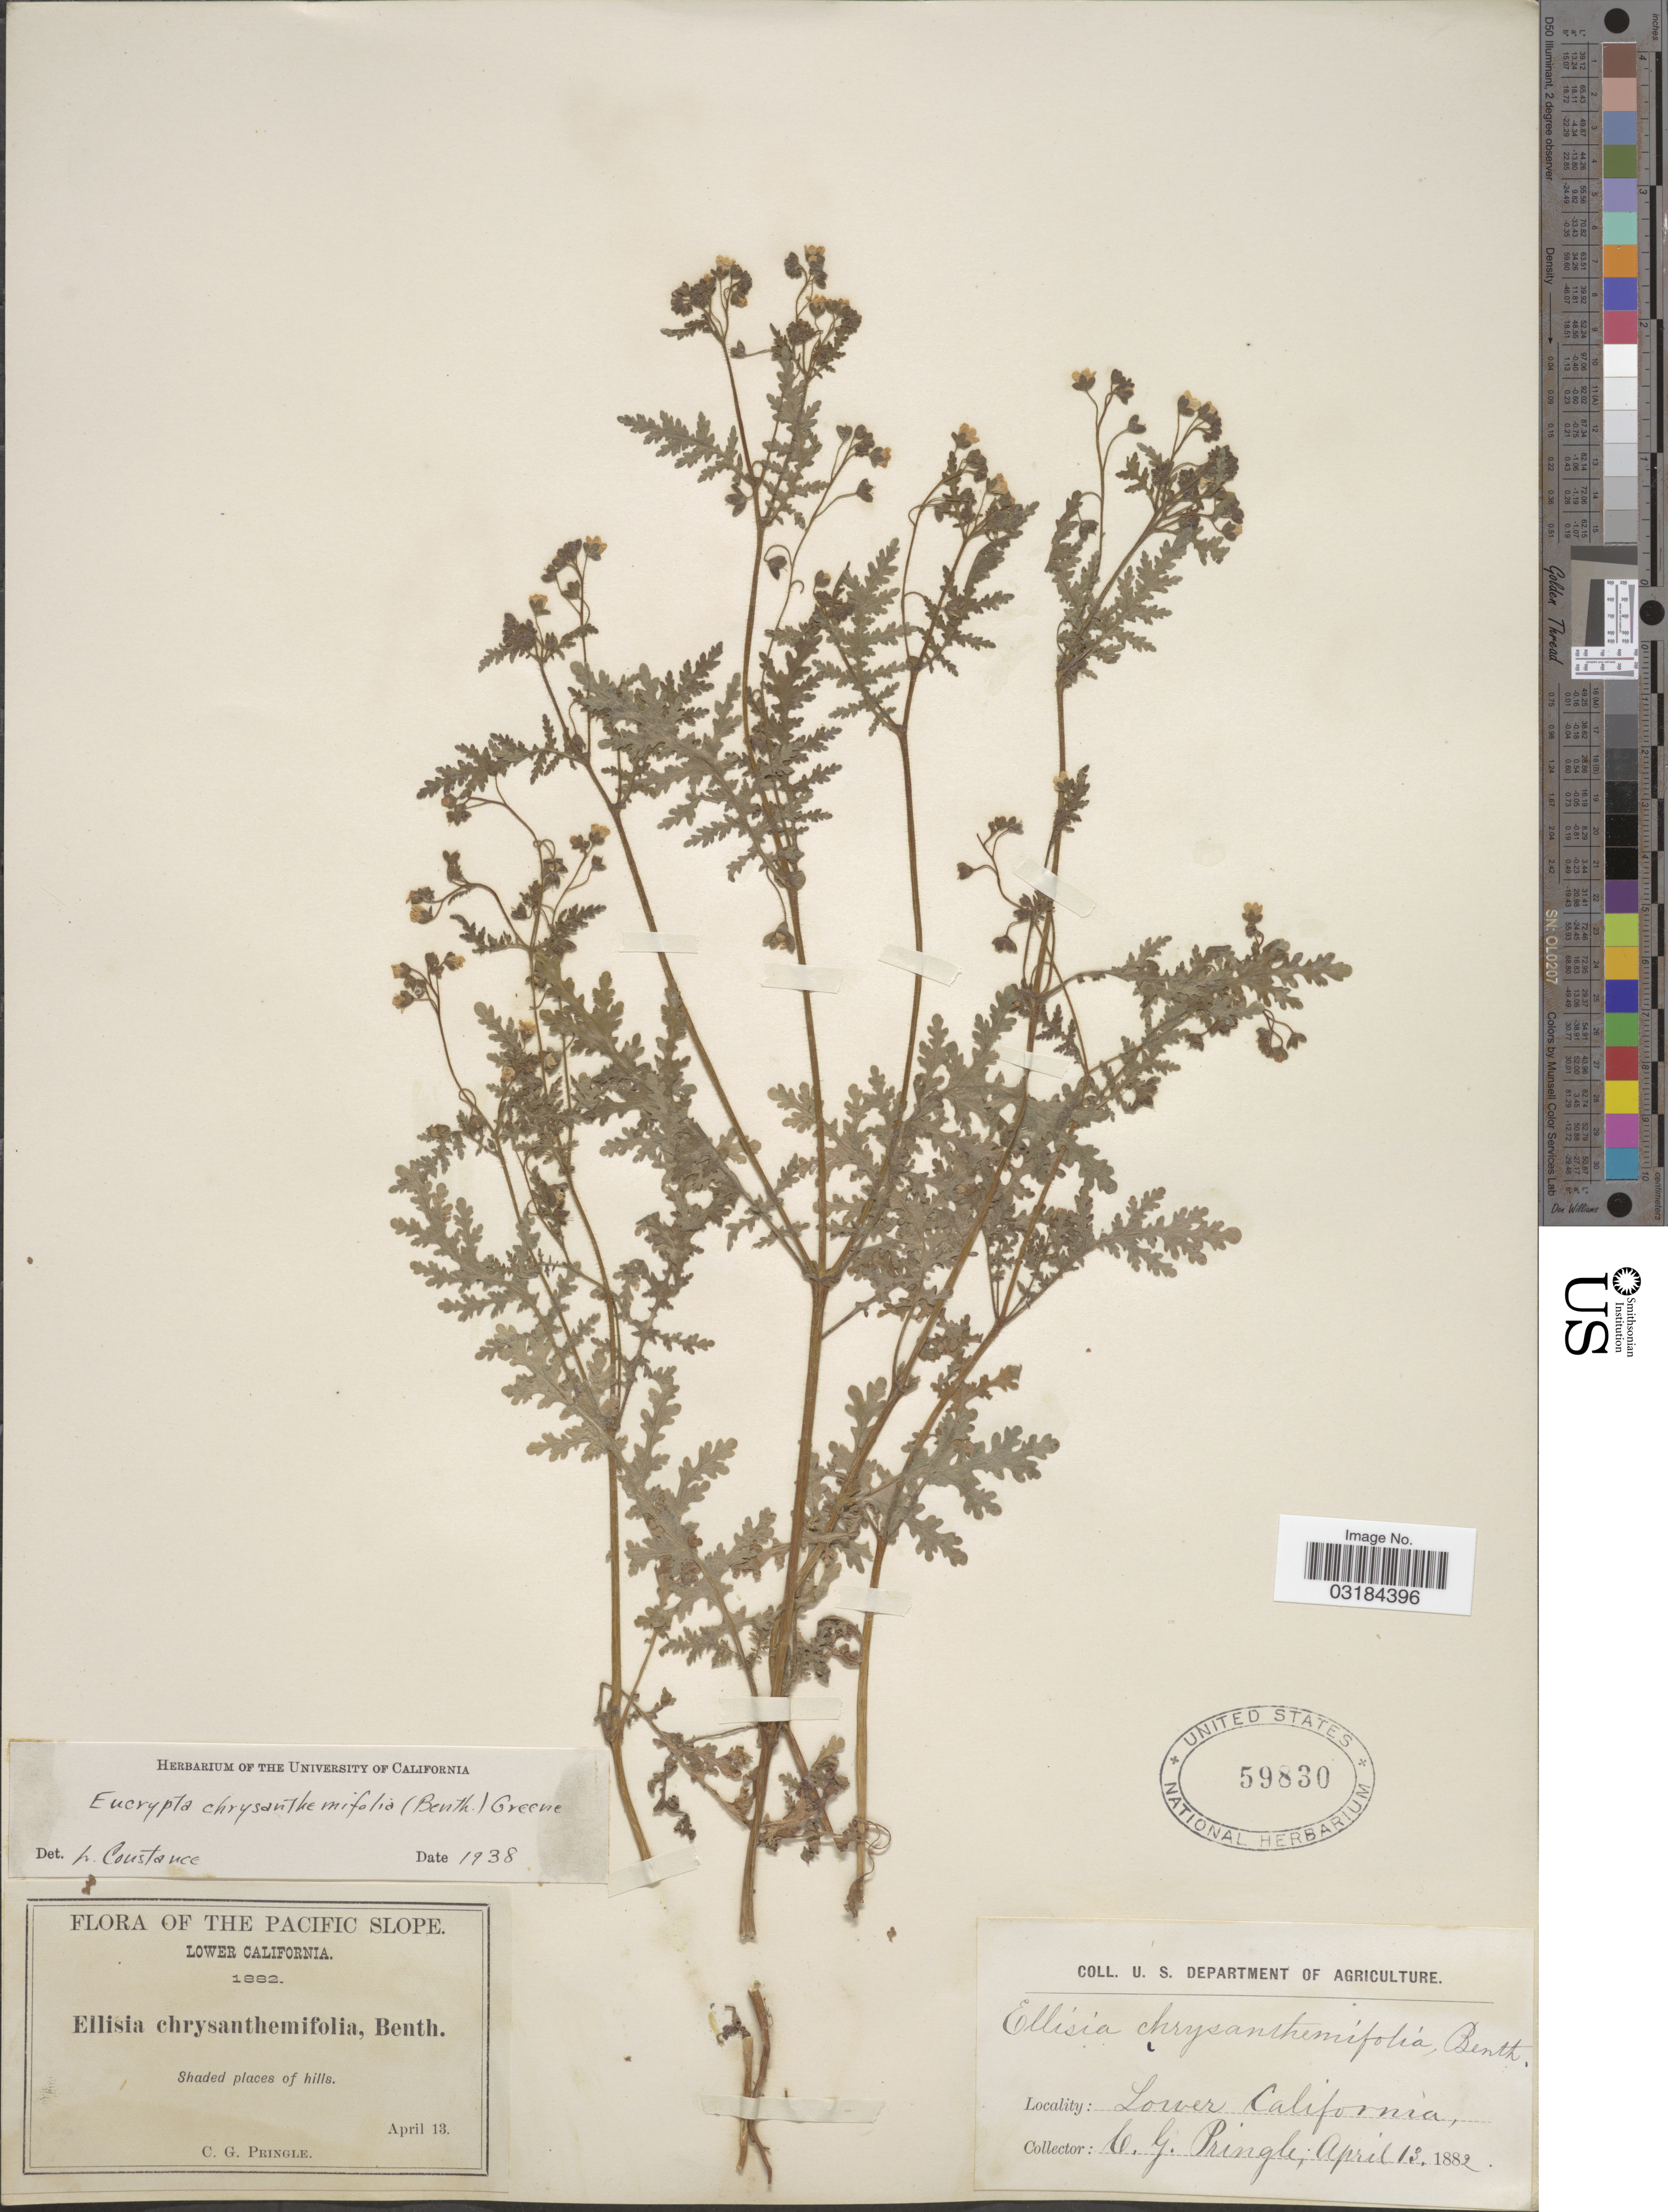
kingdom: Plantae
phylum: Tracheophyta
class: Magnoliopsida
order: Boraginales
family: Hydrophyllaceae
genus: Eucrypta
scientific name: Eucrypta chrysanthemifolia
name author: (Benth.) Greene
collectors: C. G. Pringle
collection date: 1882-04-13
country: Mexico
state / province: Baja California Norte / Baja California Sur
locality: The Pacific Slope. Lower California. Shaded places of hills.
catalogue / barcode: US 59830